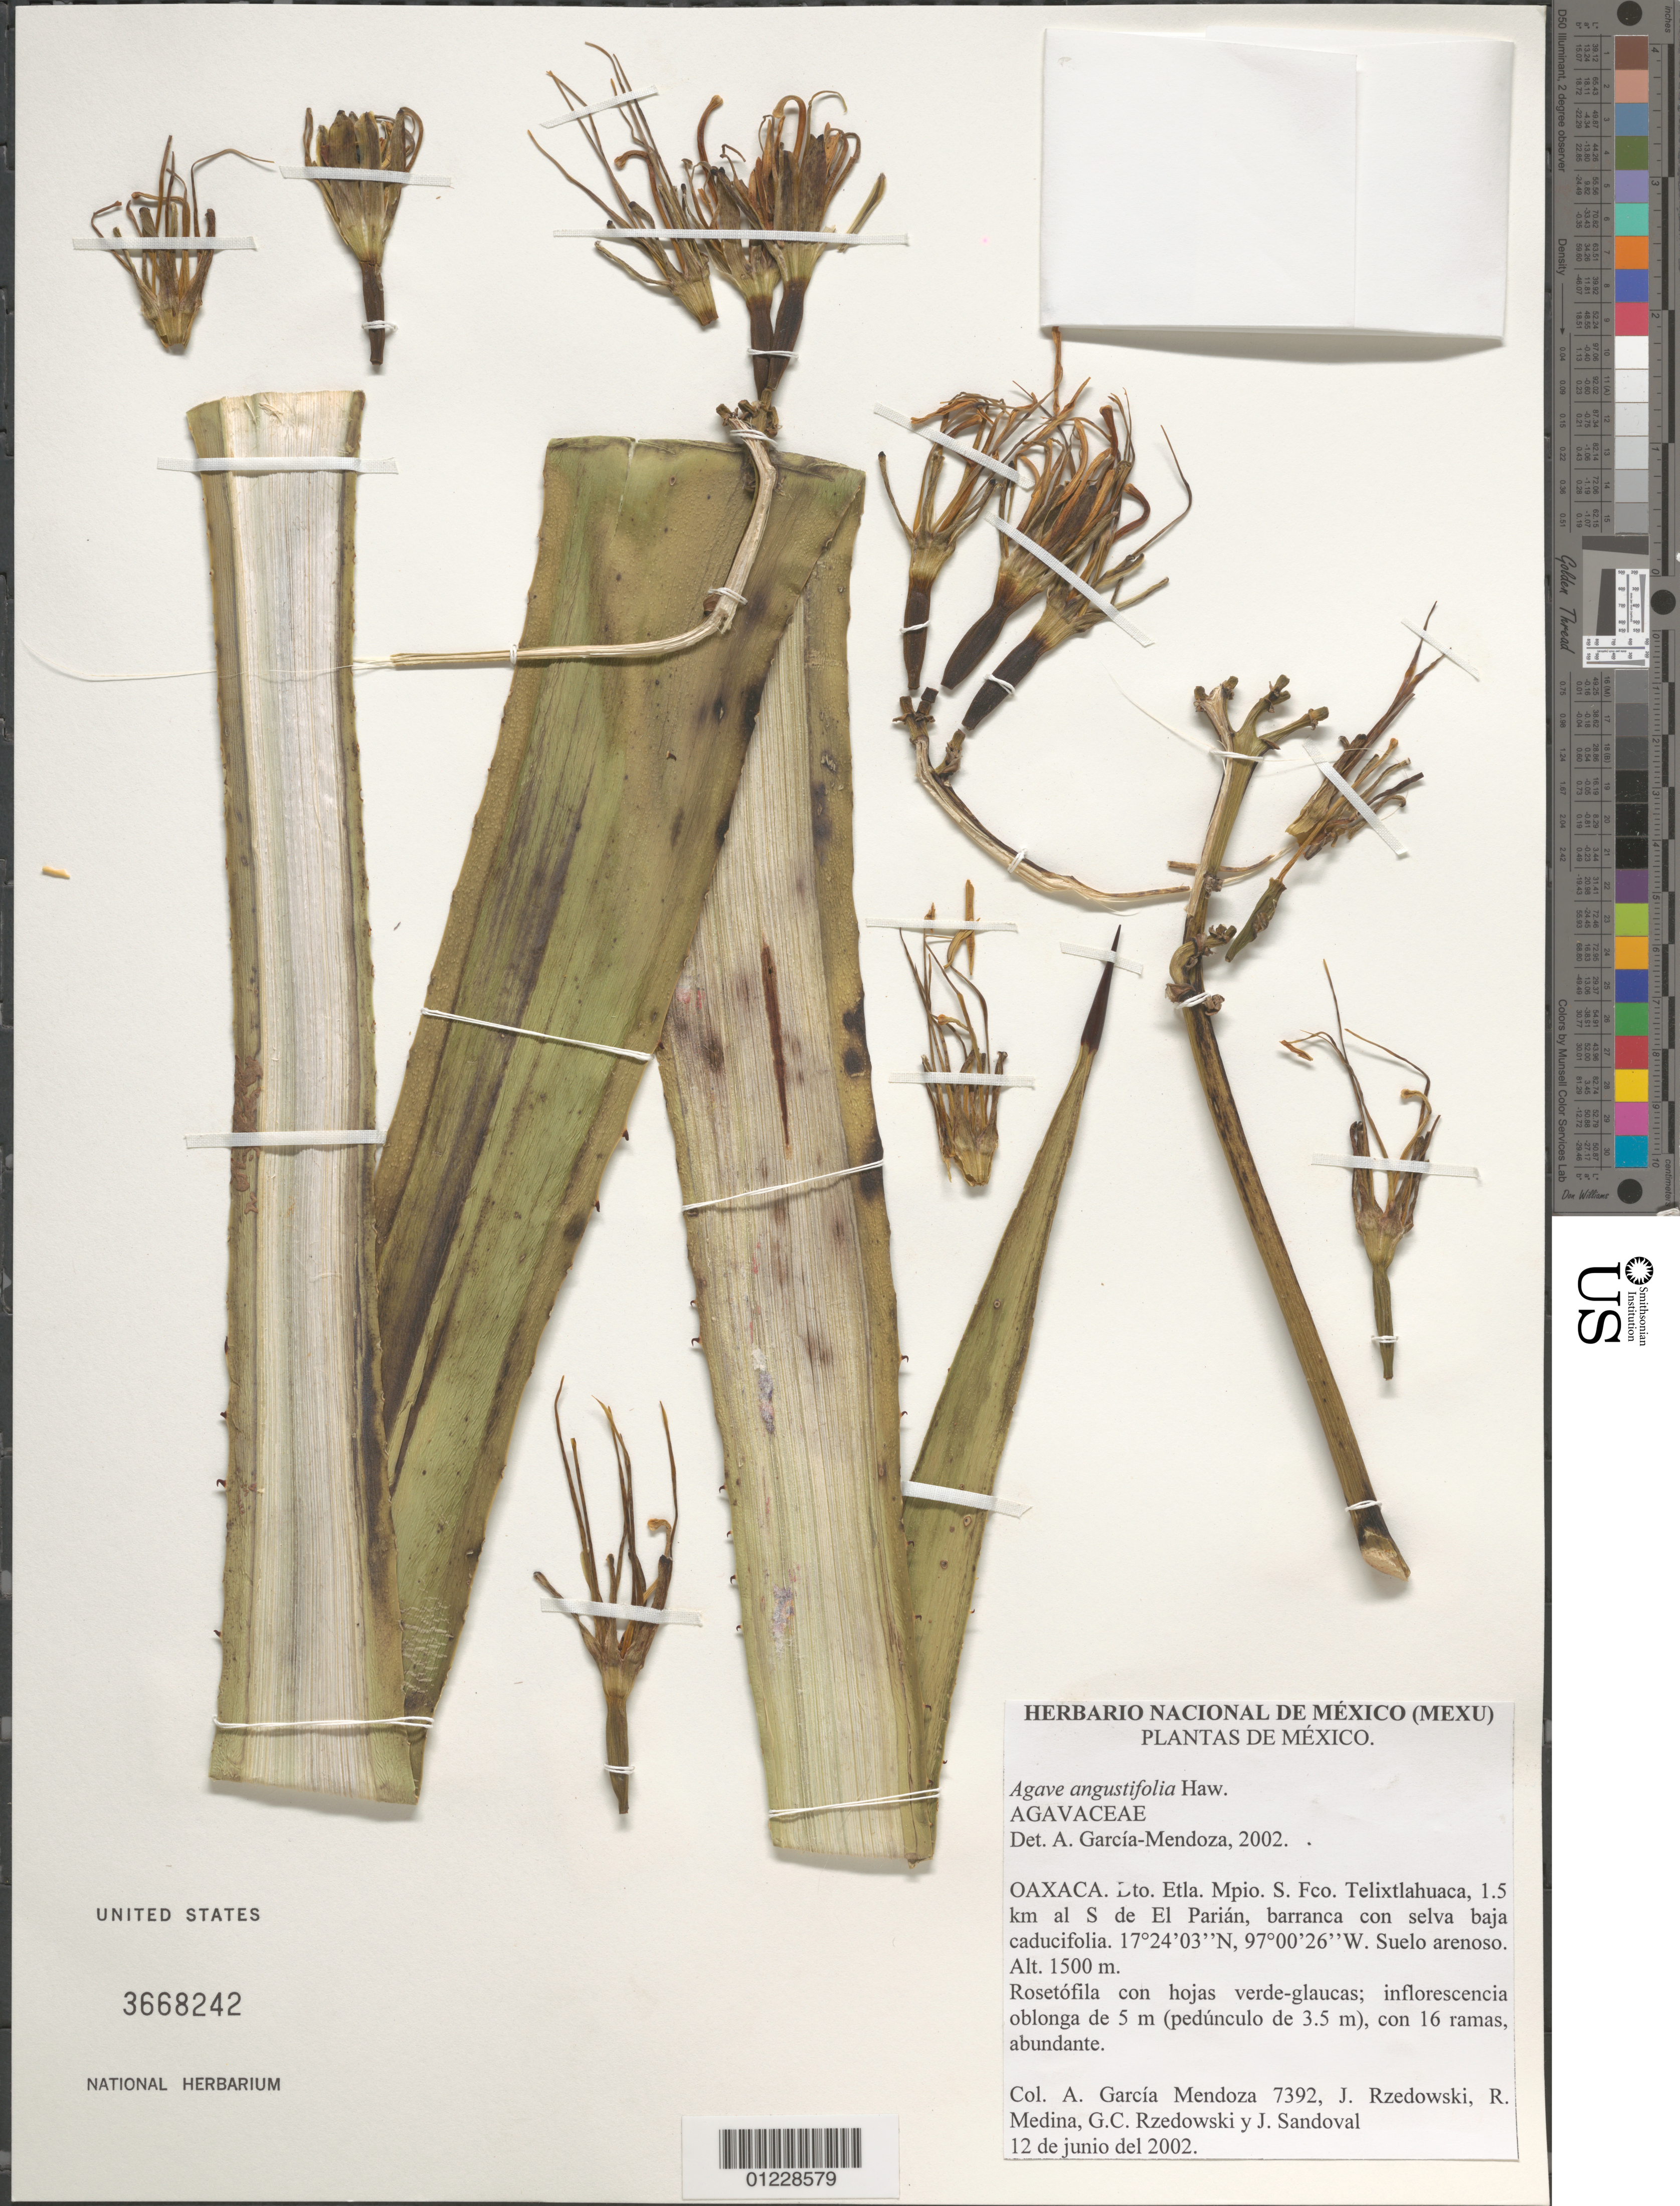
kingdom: Plantae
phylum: Tracheophyta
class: Liliopsida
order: Asparagales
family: Asparagaceae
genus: Agave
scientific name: Agave angustifolia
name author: Haw.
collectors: A. García-Mendoza, J. Rzedowski, R. Medina, G. C. Rzedowski & J. Sandoval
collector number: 7392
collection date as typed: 12 June 2002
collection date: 2002-06-12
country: Mexico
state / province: Oaxaca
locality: Villa de Etla, "Mpio. S. Fco.", Telixtlahuaca, 1.5 km S of El Parian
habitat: Canyon with deciduous forest. Sandy soil.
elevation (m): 1500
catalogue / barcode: US 3668242